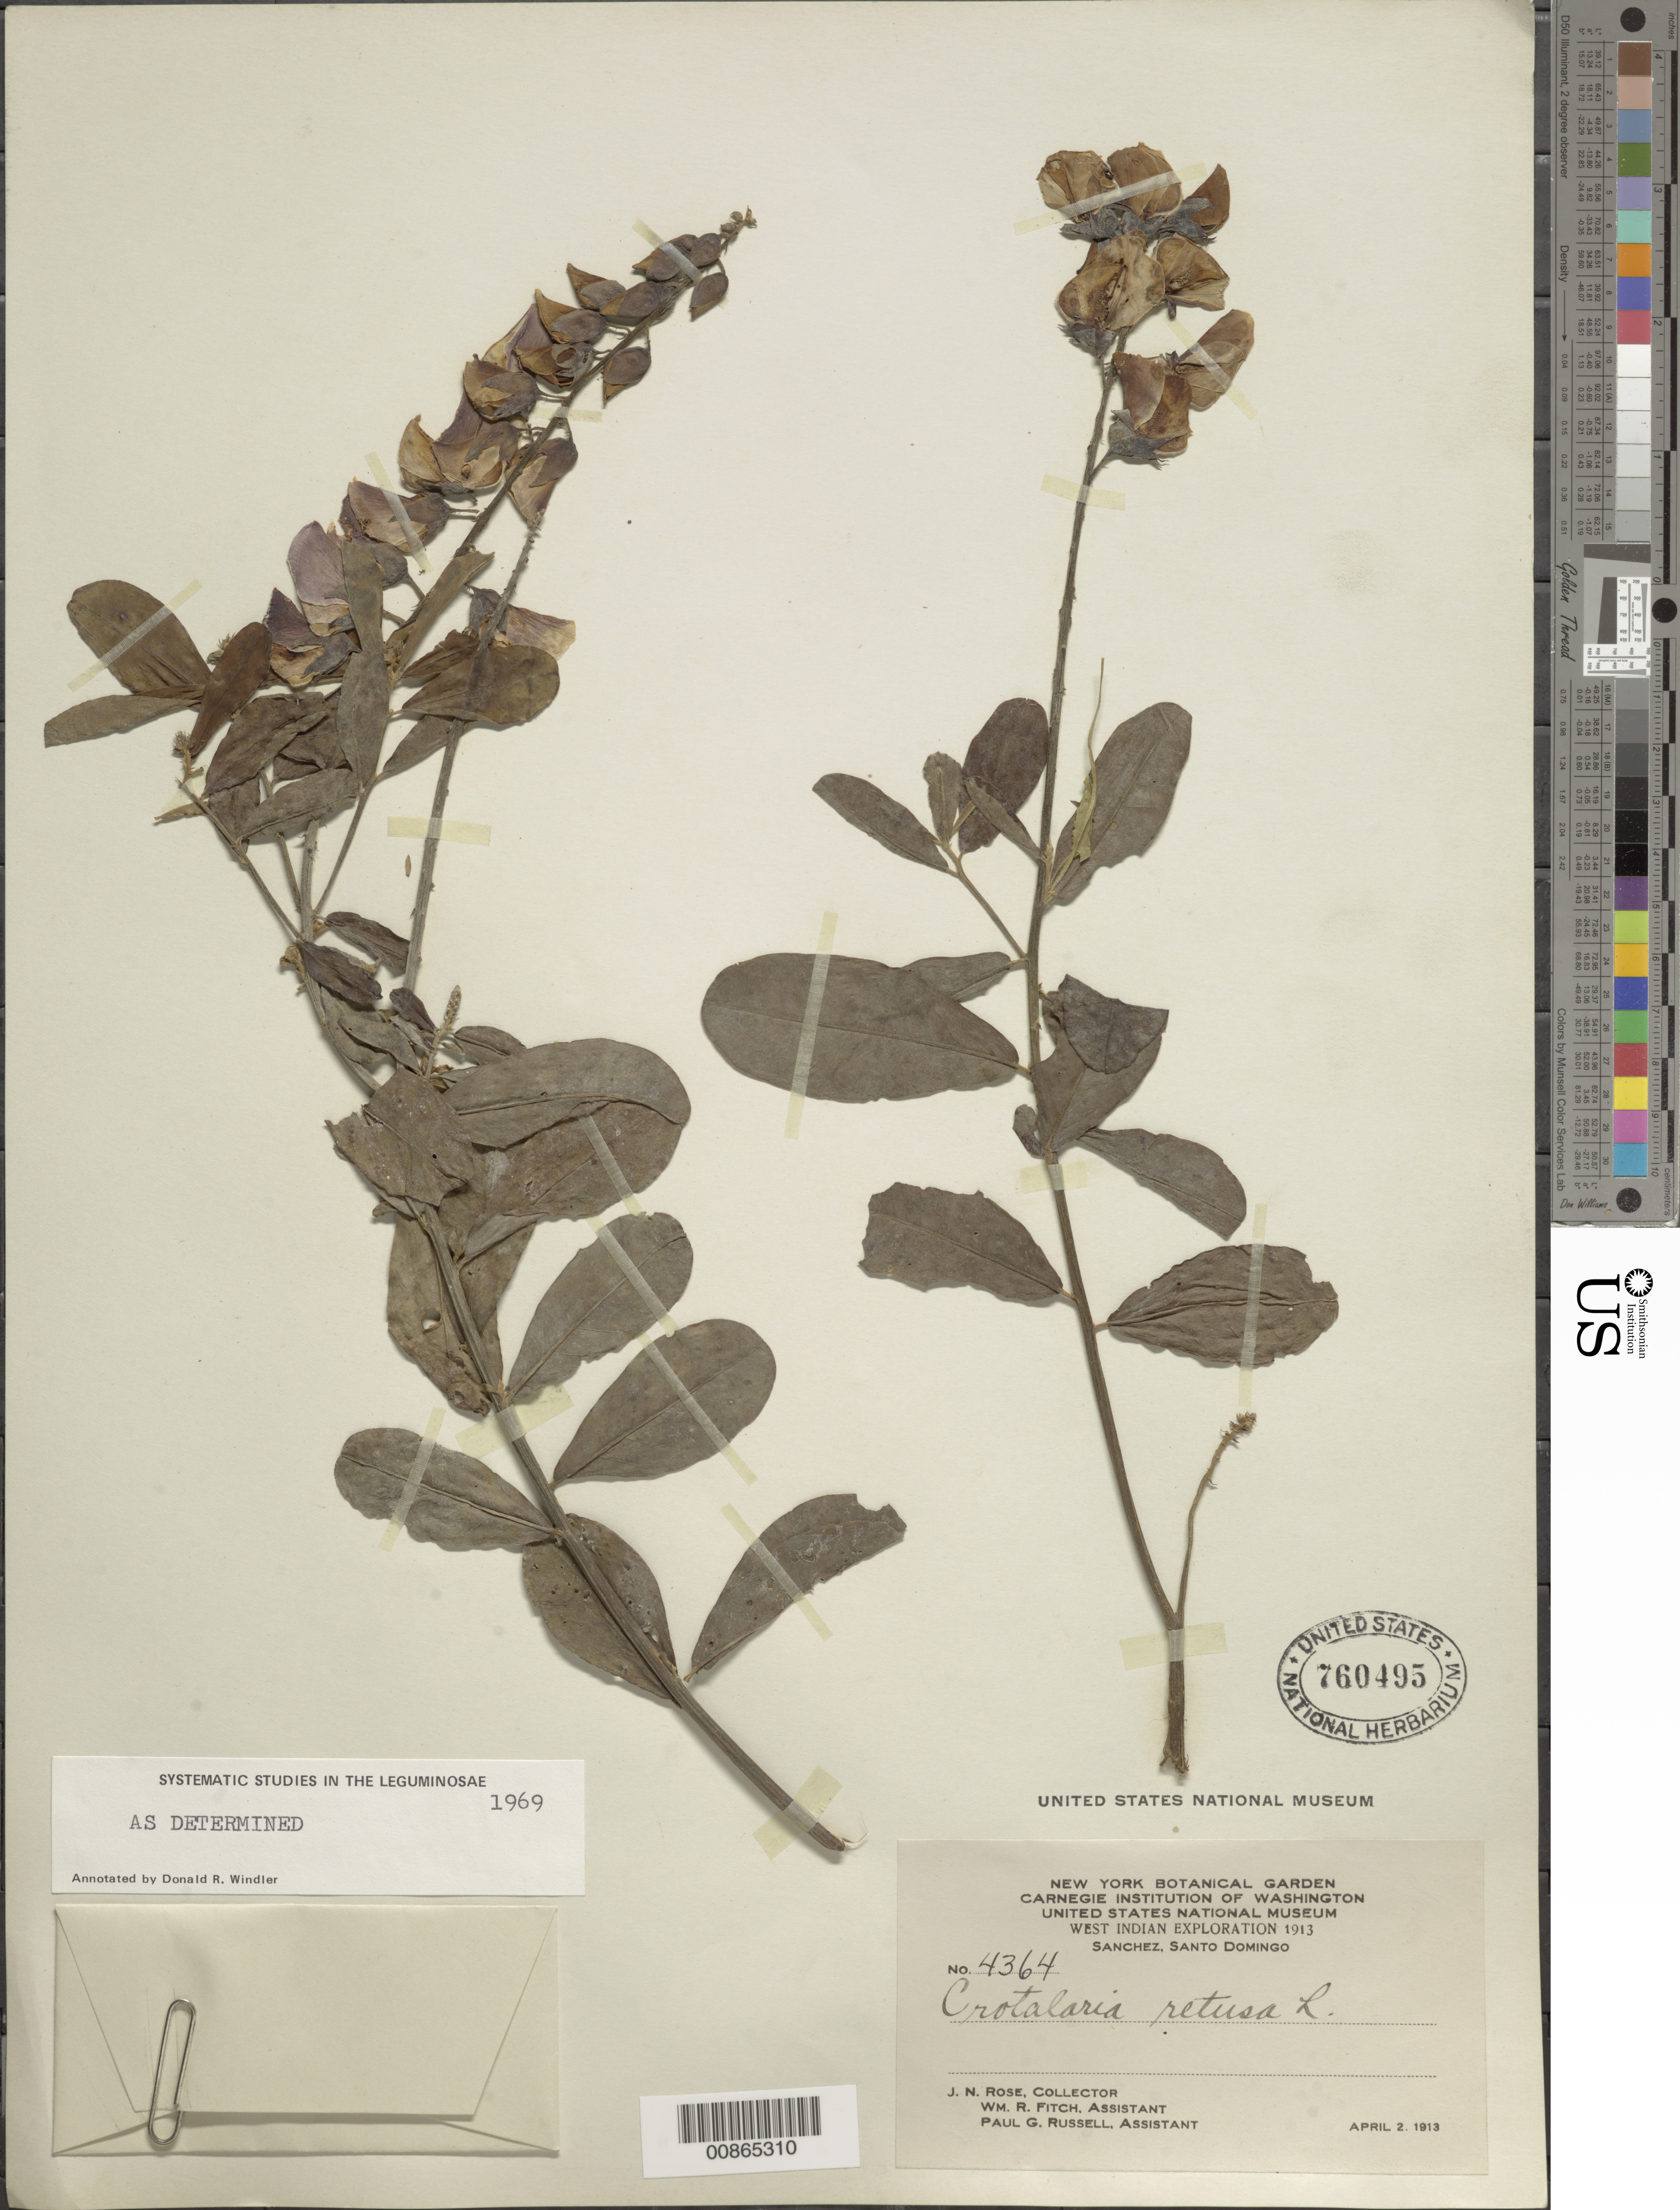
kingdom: Plantae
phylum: Tracheophyta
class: Magnoliopsida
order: Fabales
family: Fabaceae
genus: Crotalaria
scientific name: Crotalaria retusa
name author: L.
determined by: Windler, D. R.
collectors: J. N. Rose, W. R. Fitch & P. G. Russell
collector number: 4364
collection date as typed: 02 Apr 1913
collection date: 1913-04-02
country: Dominican Republic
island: Hispaniola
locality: Sanchez, Santo Domingo.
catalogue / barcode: US 760495